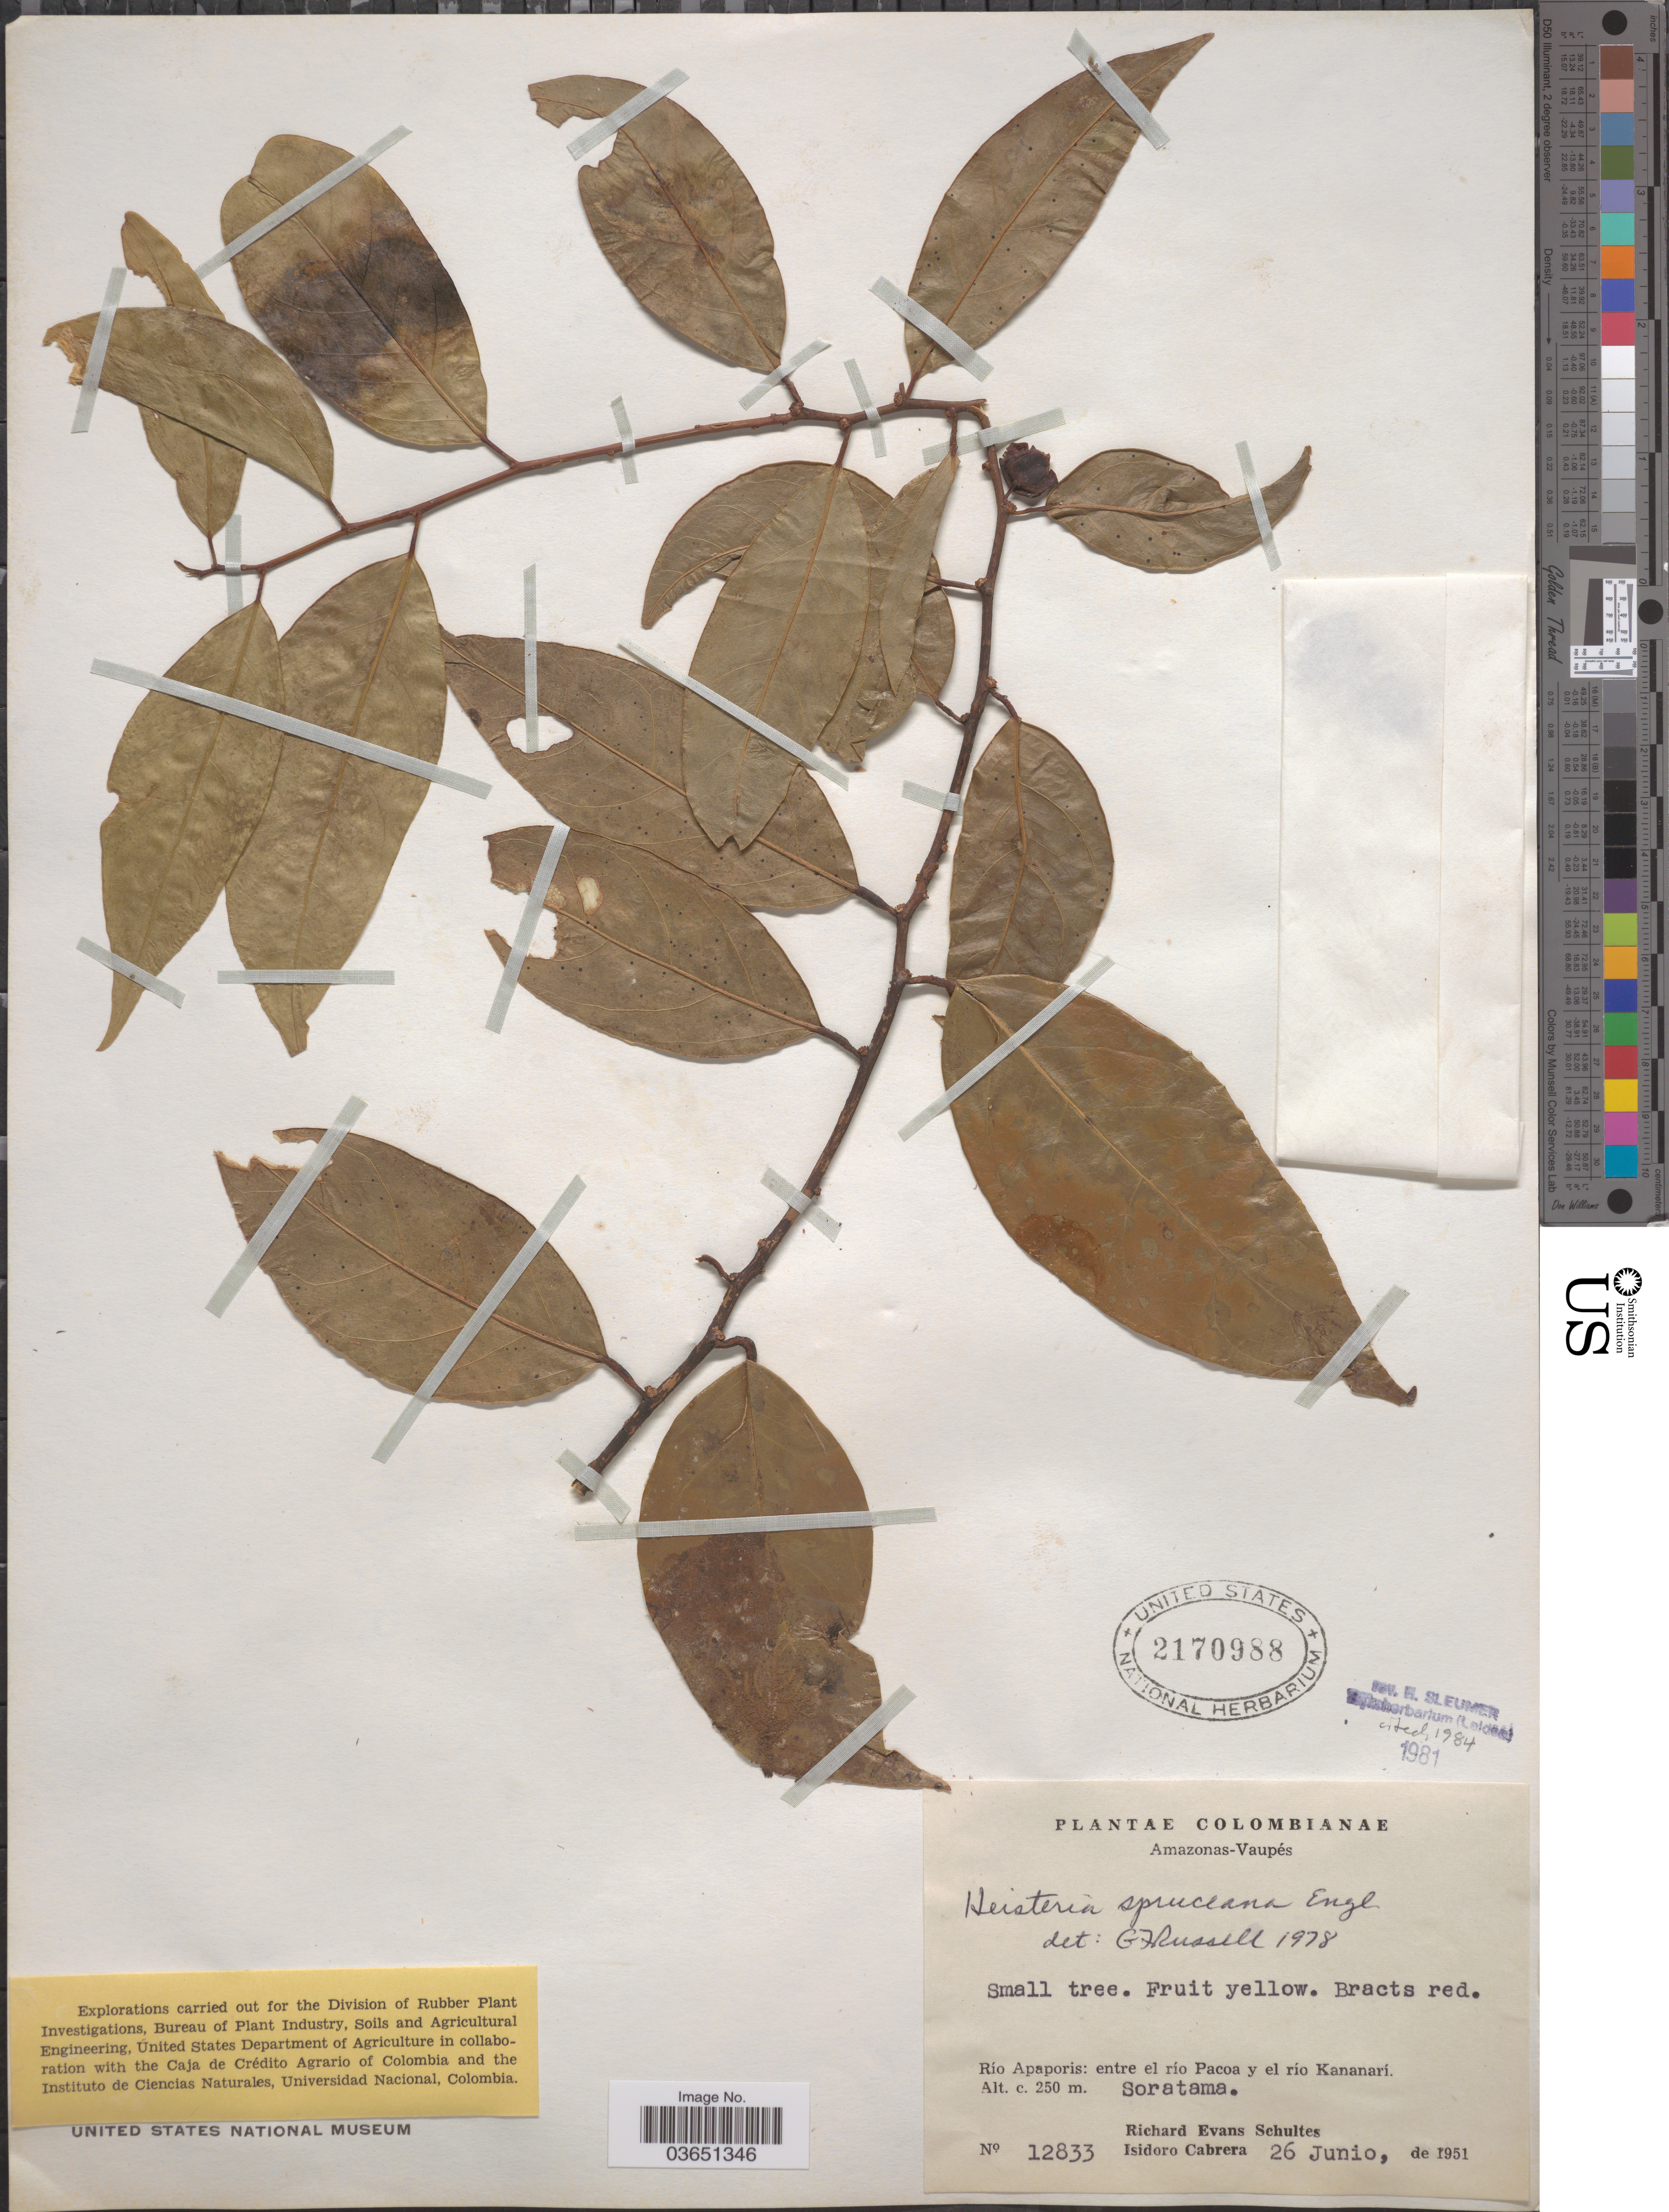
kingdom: Plantae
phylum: Tracheophyta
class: Magnoliopsida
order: Santalales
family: Erythropalaceae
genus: Heisteria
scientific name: Heisteria spruceana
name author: Engl.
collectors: R. E. Schultes & I. Cabrera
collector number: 12833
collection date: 1951-06-26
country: Colombia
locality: Amazonas-Vaupés. Río Apaporis: entre el río Pacoa y el río Kananarí. Soratama.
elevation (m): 250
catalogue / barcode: US 2170988